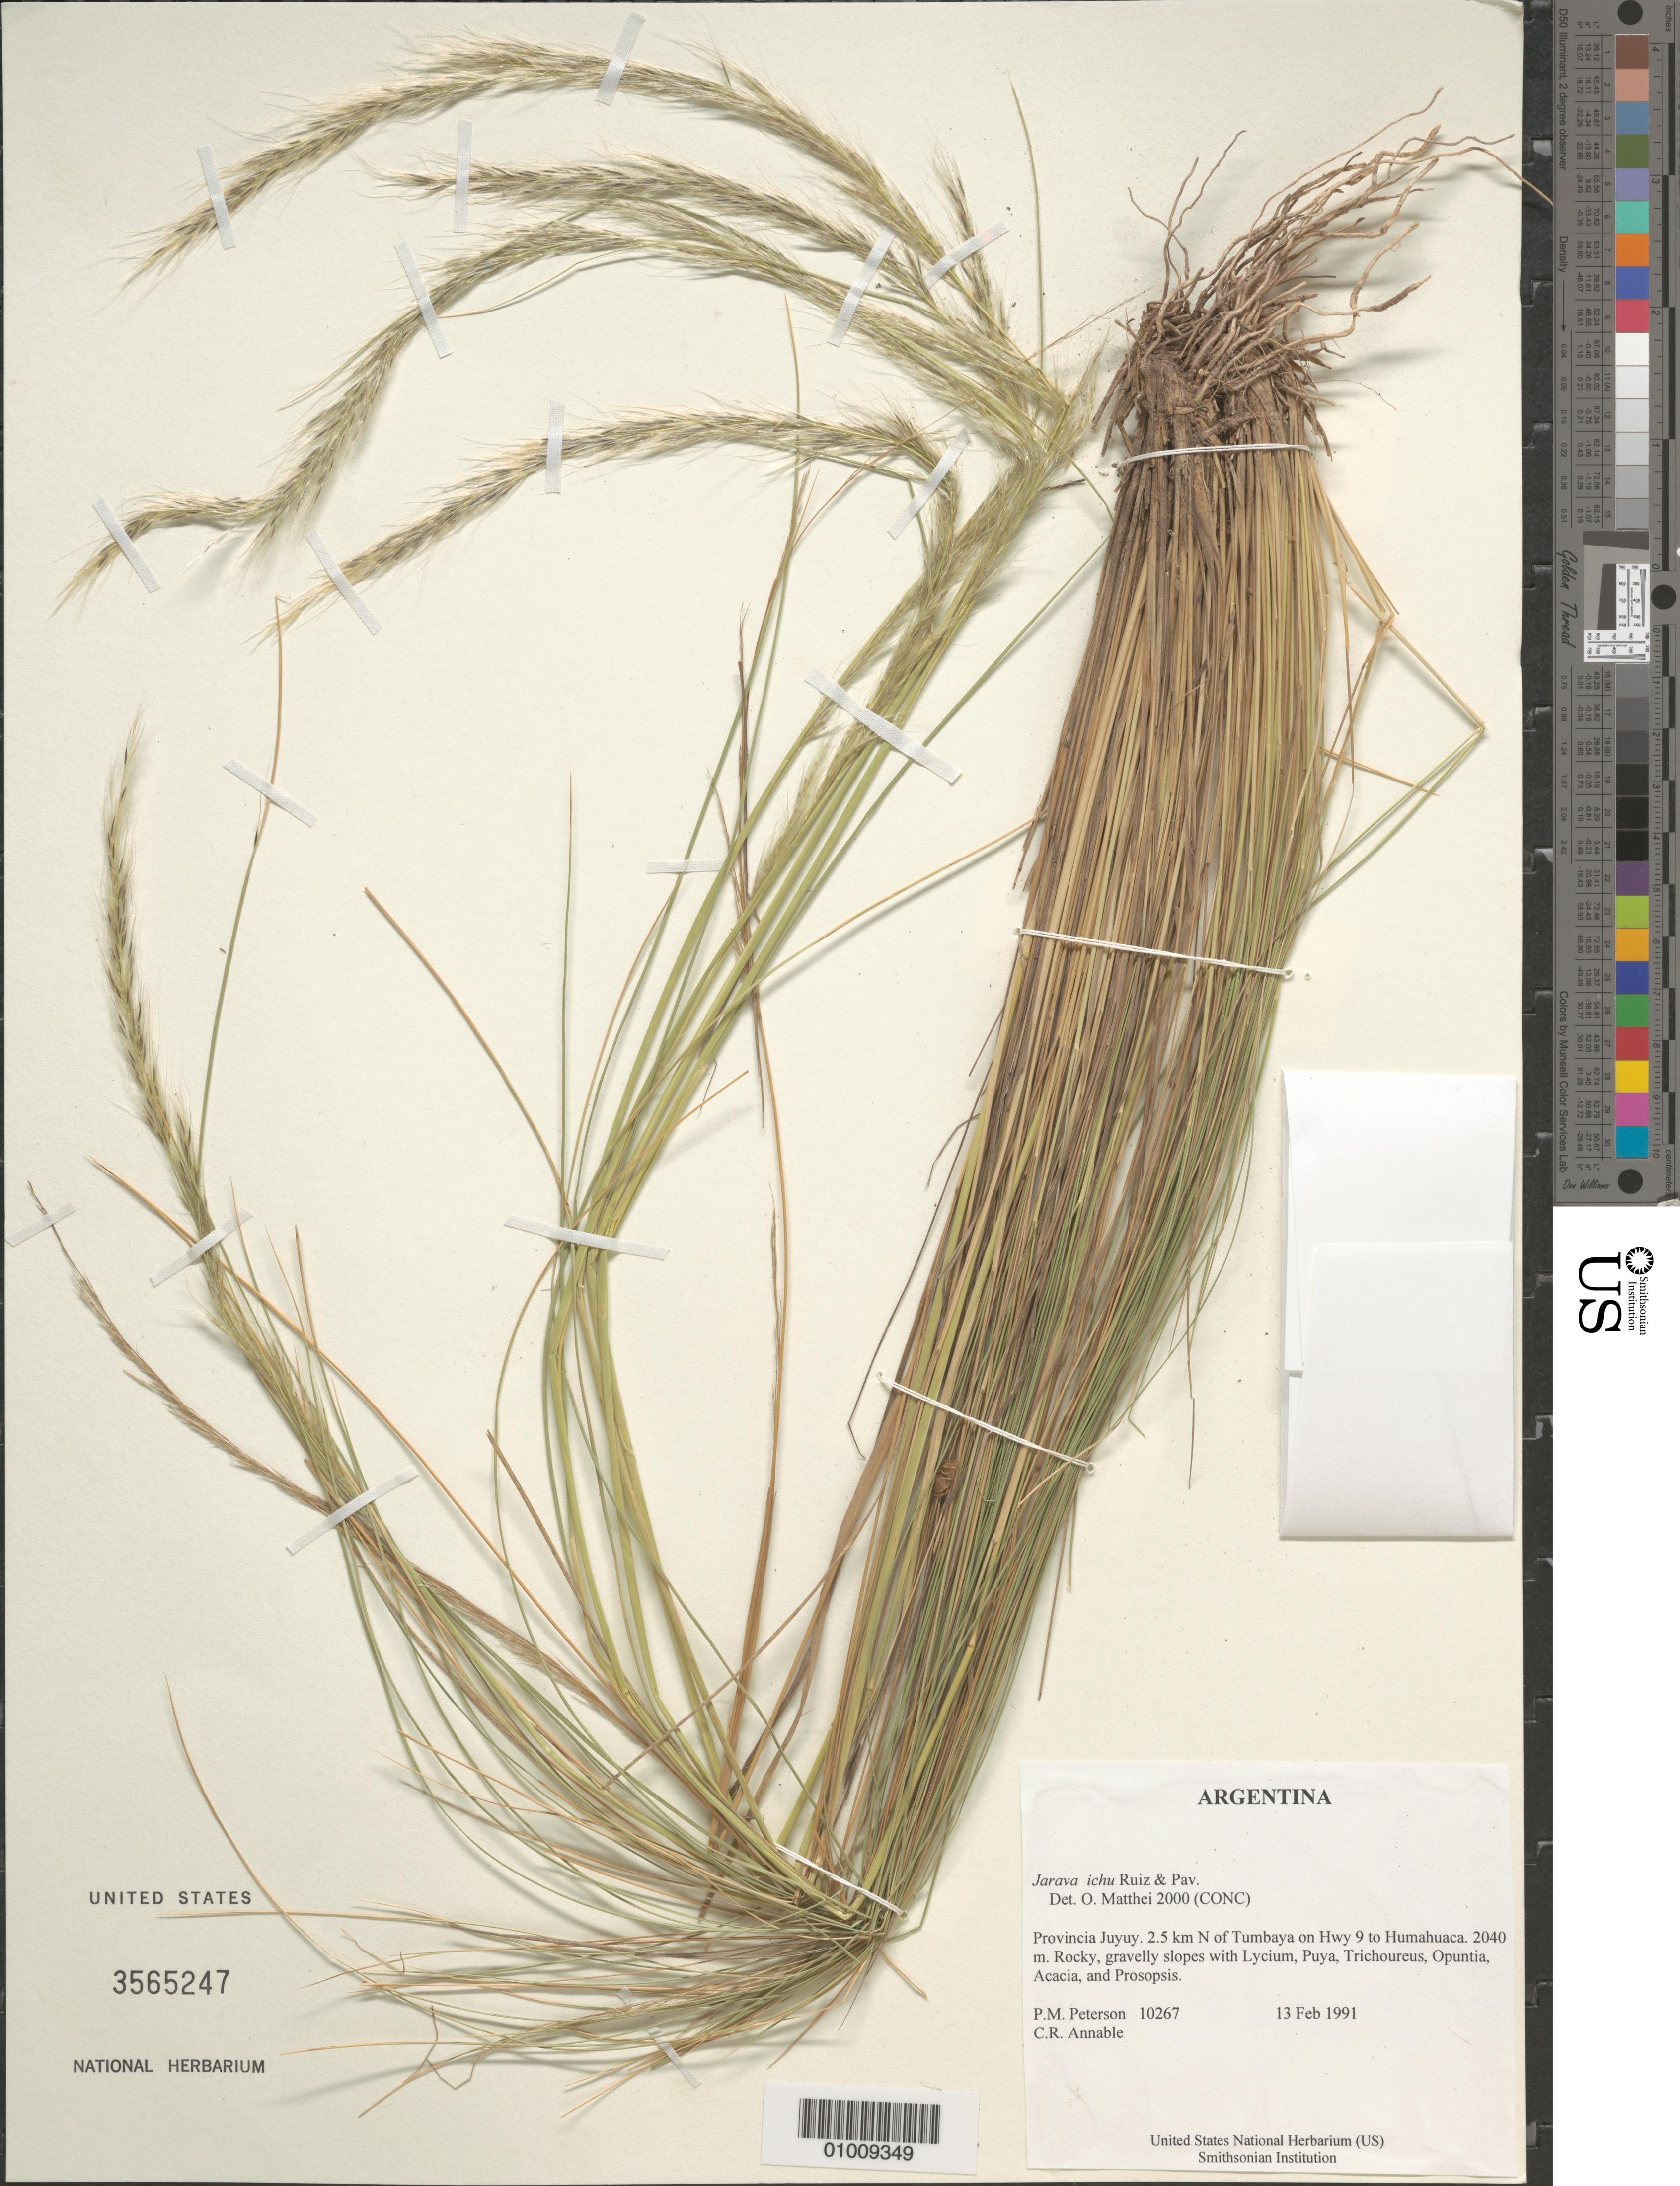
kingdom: Plantae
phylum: Tracheophyta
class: Liliopsida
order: Poales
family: Poaceae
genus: Jarava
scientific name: Jarava ichu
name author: Ruiz & Pav.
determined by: Matthei, O. R.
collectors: P. M. Peterson & C. R. Annable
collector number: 10267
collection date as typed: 13 Feb 1991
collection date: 1991-02-13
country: Argentina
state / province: Jujuy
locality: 2.5 km N of Tumbaya on Hwy 9 to Humahuaca.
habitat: Rocky, gravelly slopes with Lycium, Puya, Trichoureus, Opuntia, Acacia, and Prosopsis.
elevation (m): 2040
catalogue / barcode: US 3565247